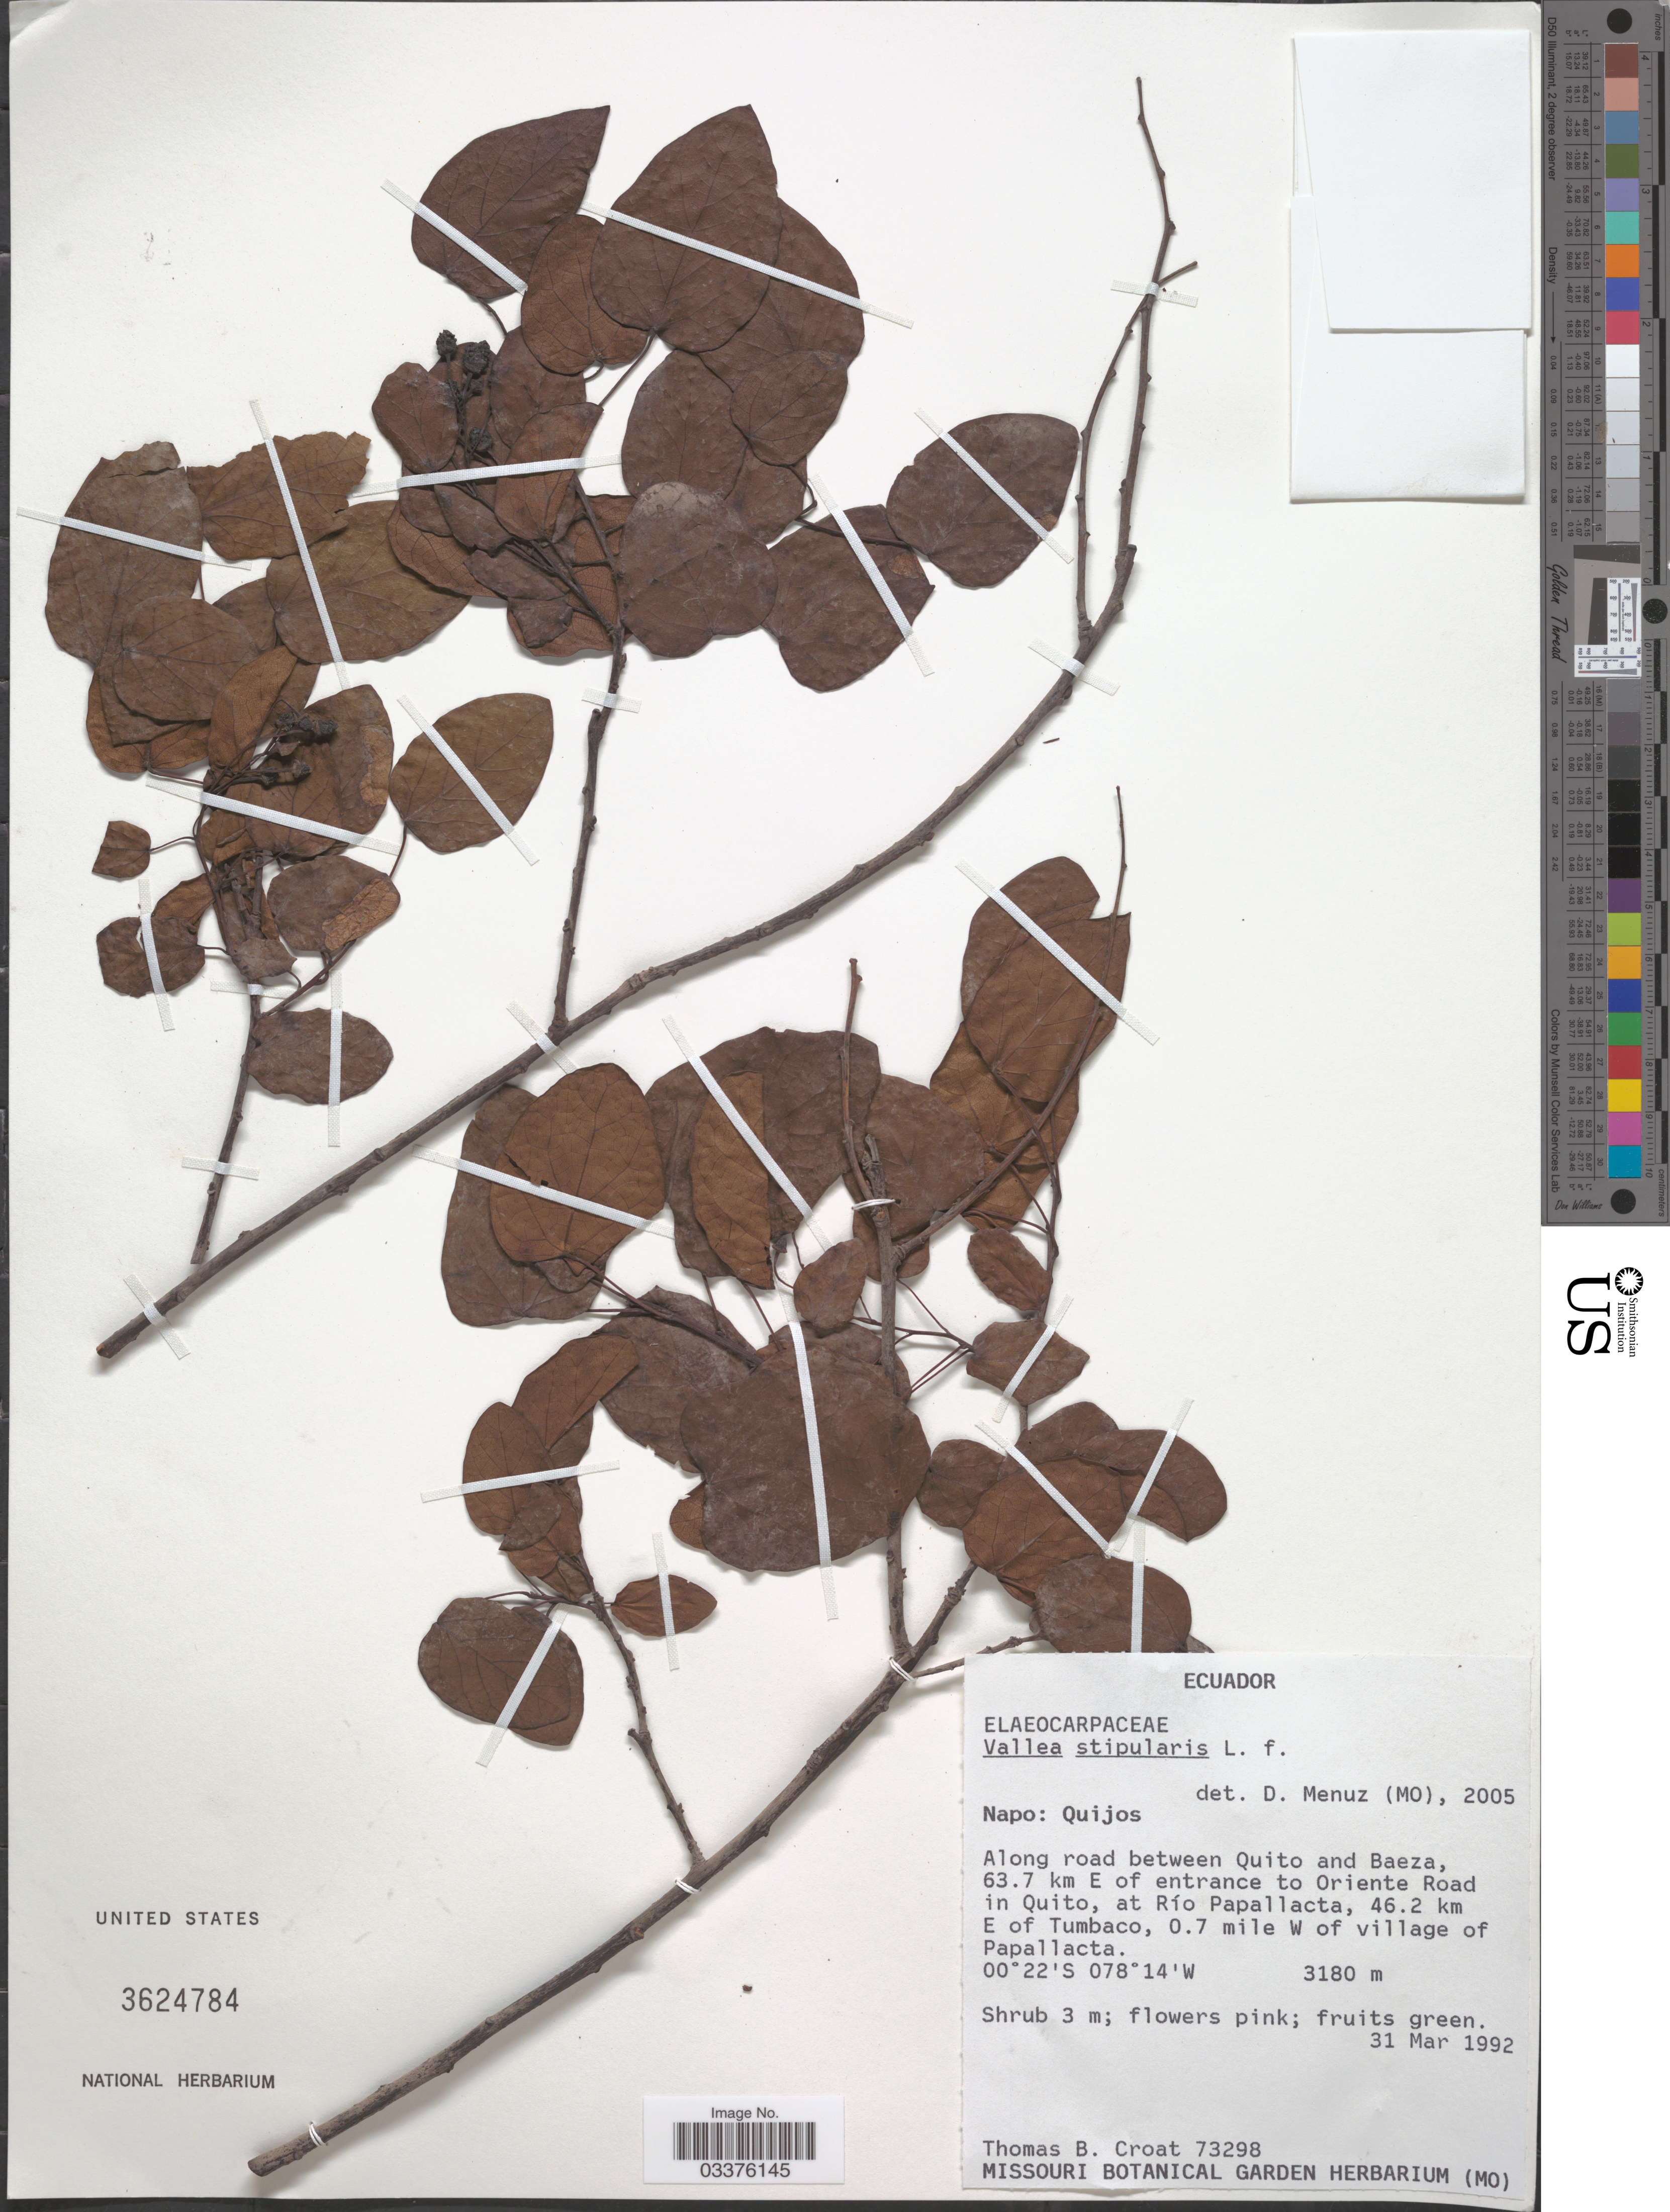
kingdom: Plantae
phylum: Tracheophyta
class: Magnoliopsida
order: Oxalidales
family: Elaeocarpaceae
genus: Vallea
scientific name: Vallea pubescens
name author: Kunth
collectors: T. B. Croat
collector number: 73298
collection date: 1992-03-31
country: Ecuador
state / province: Napo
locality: Quijos, Along road between Quito and Baeza, 63.7 km E of entrance to Oriente Road in Quito, at Río Papallacta, 46.2 km E of Tumbaco, 0.7 mile W of village of Papallacta.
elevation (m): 3180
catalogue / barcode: US 3624784